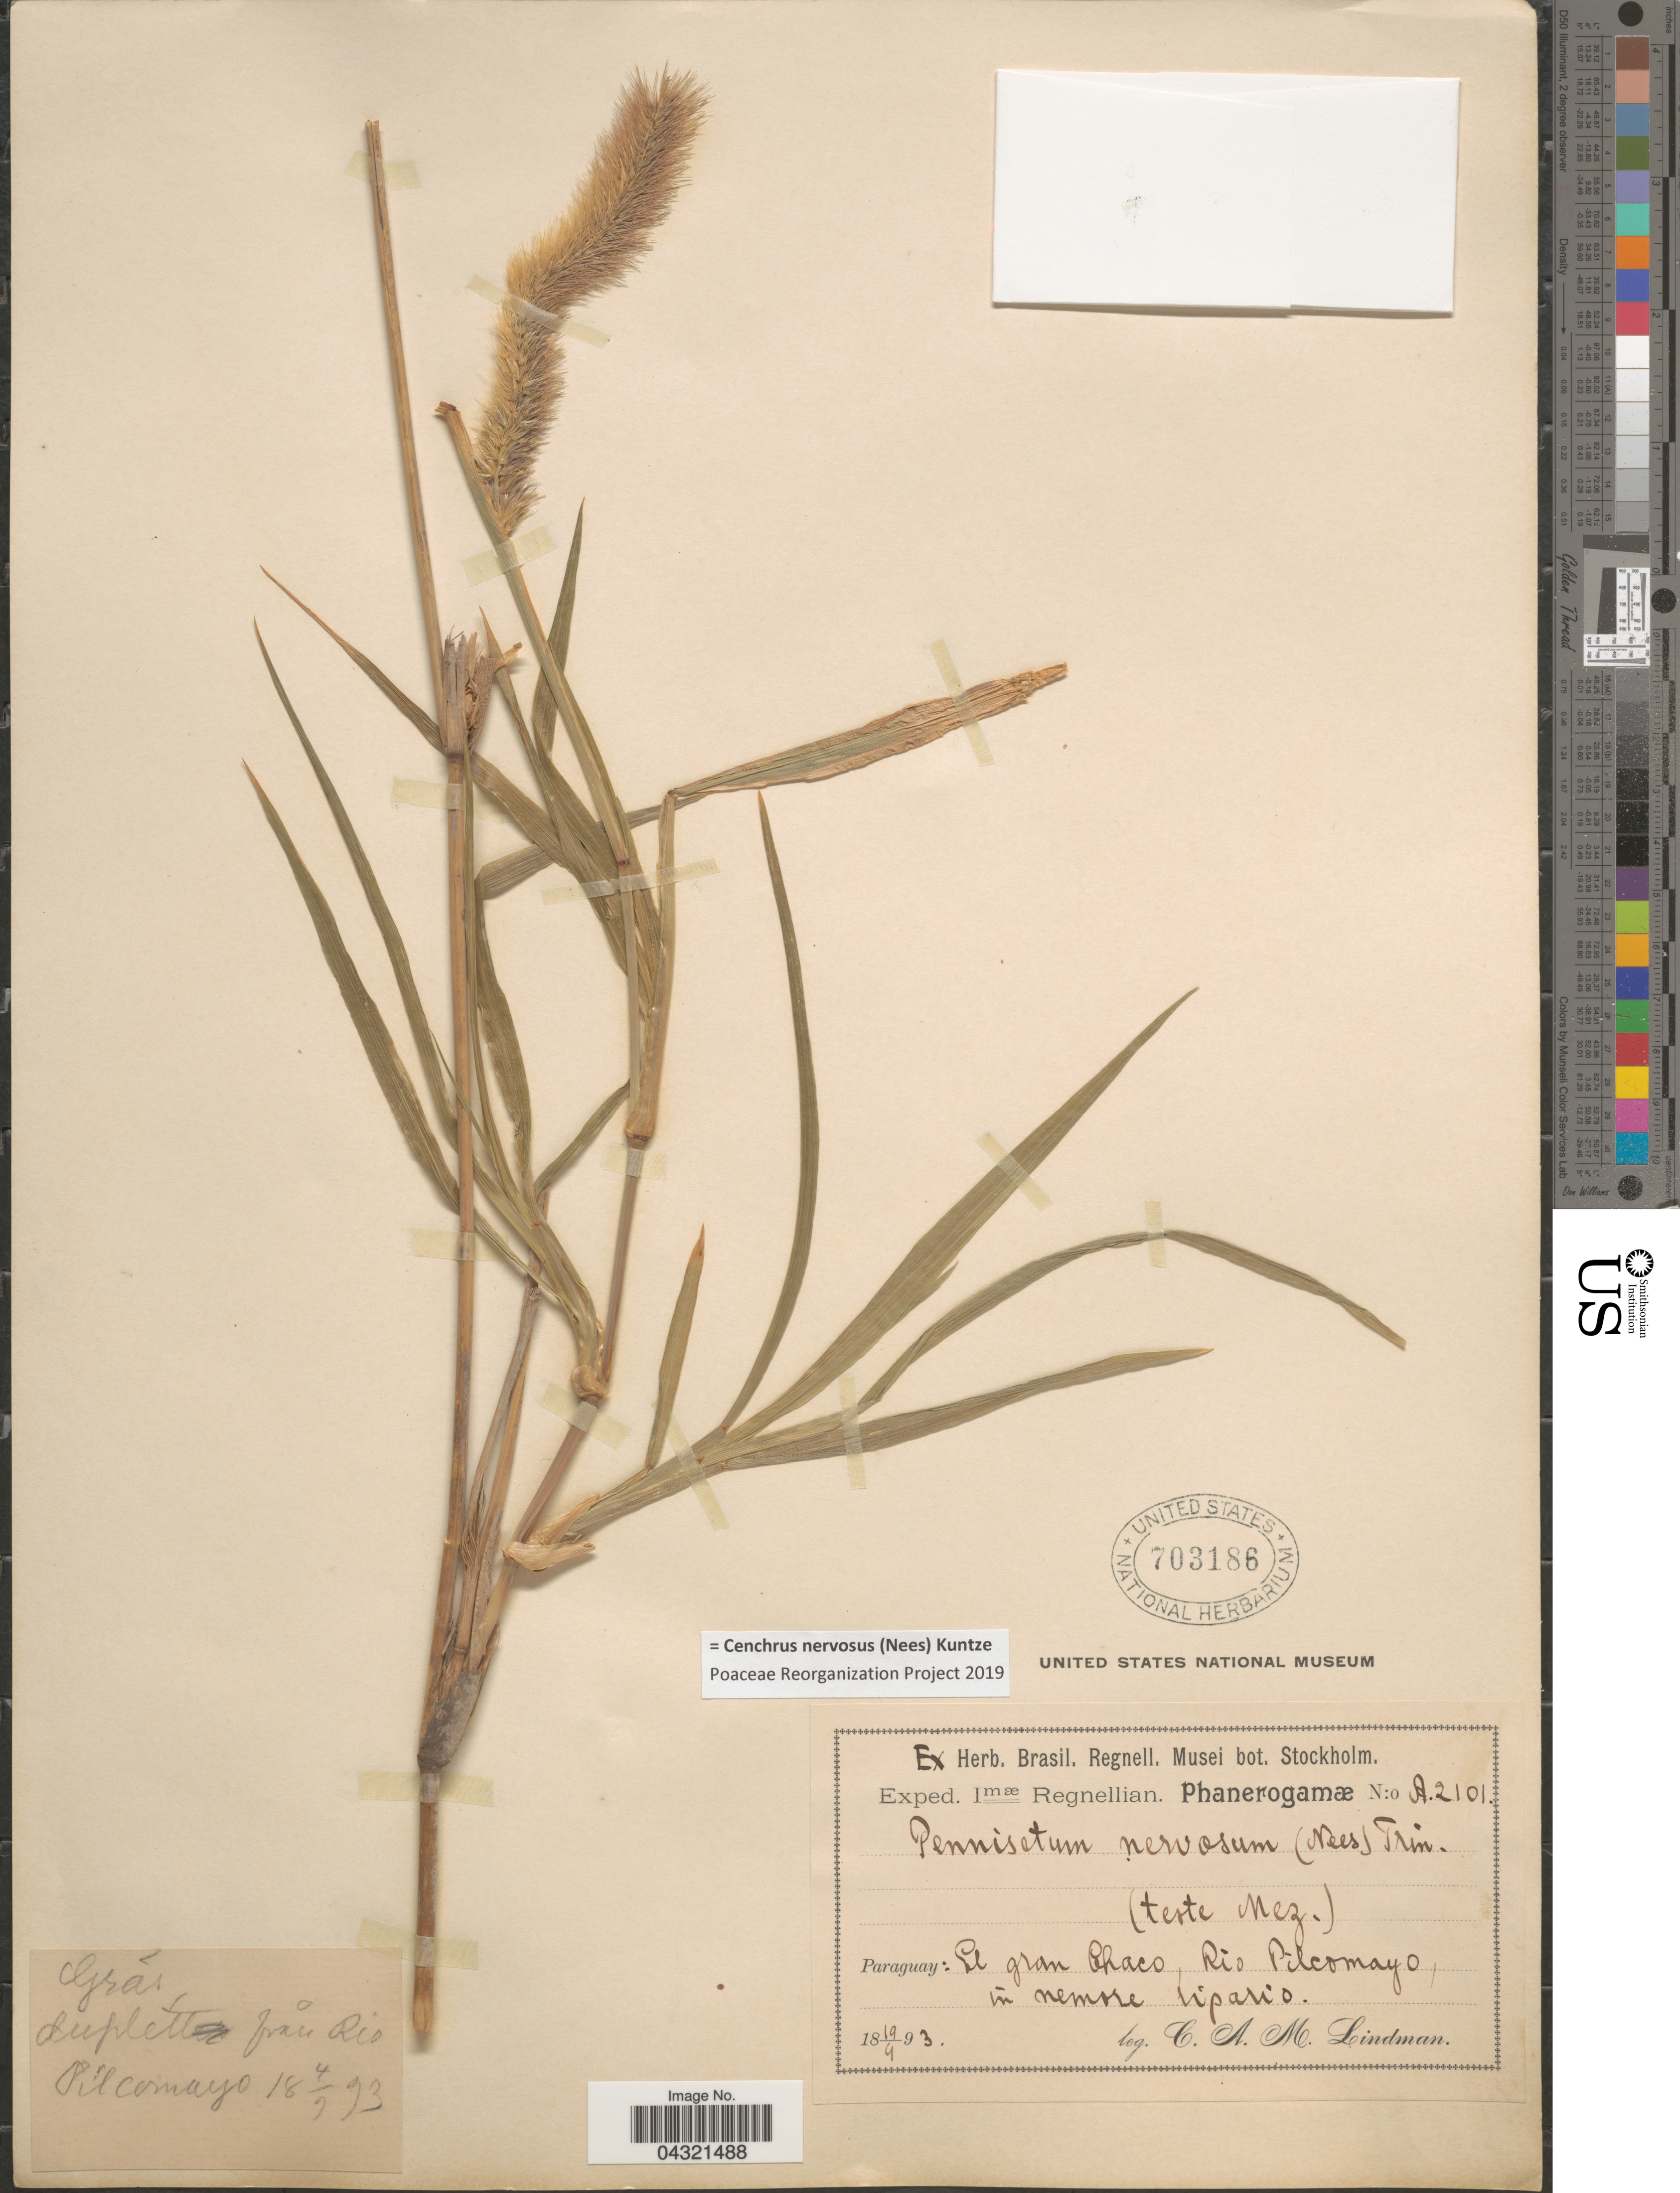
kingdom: Plantae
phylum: Tracheophyta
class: Liliopsida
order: Poales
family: Poaceae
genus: Cenchrus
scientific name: Cenchrus nervosus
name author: (Nees) Kuntze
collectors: C. A. M. Lindman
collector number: A2101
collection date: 1893-04-19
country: Paraguay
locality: Exped. Imae Regnellian. El gran Chaco, Rio Pilcomayo, in nemore ripario.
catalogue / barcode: US 703186